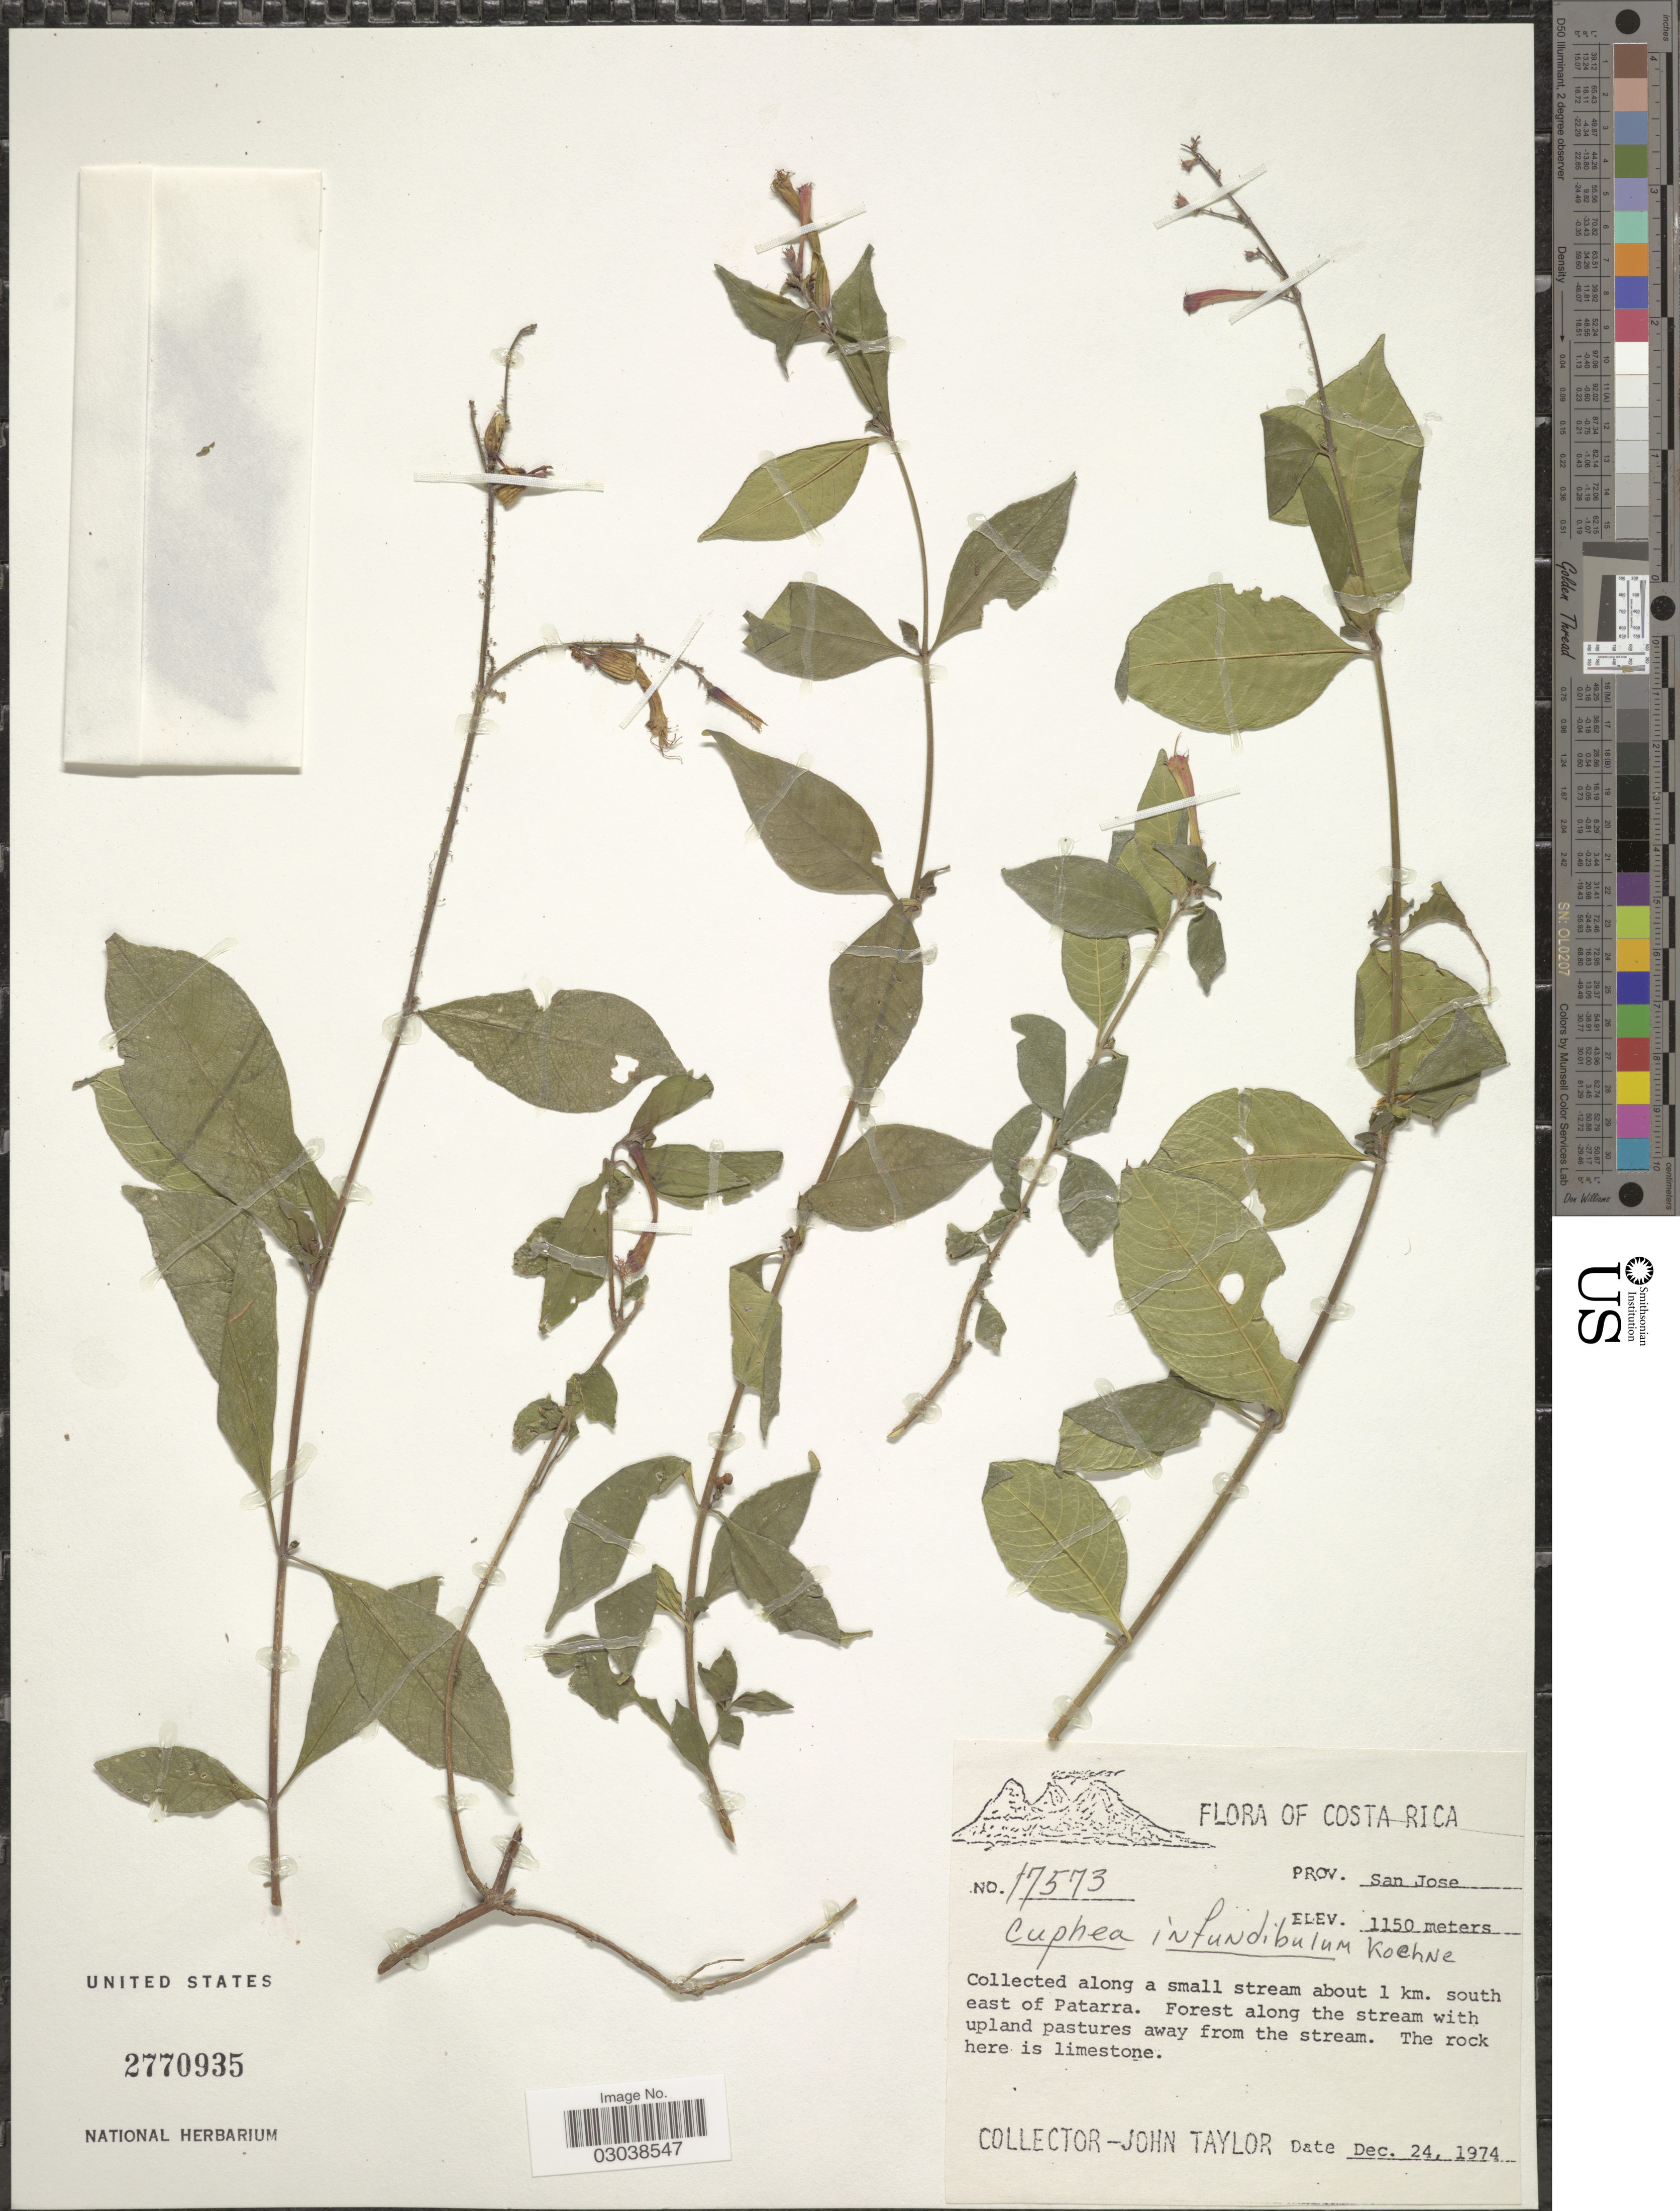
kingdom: Plantae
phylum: Tracheophyta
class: Magnoliopsida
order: Myrtales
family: Lythraceae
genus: Cuphea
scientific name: Cuphea infundibulum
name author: Koehne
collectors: J. Taylor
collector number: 17573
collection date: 1974-12-24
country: Costa Rica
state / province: San José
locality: Along a small stream about 1 km. south east of Patarra.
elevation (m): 1150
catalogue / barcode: US 2770935